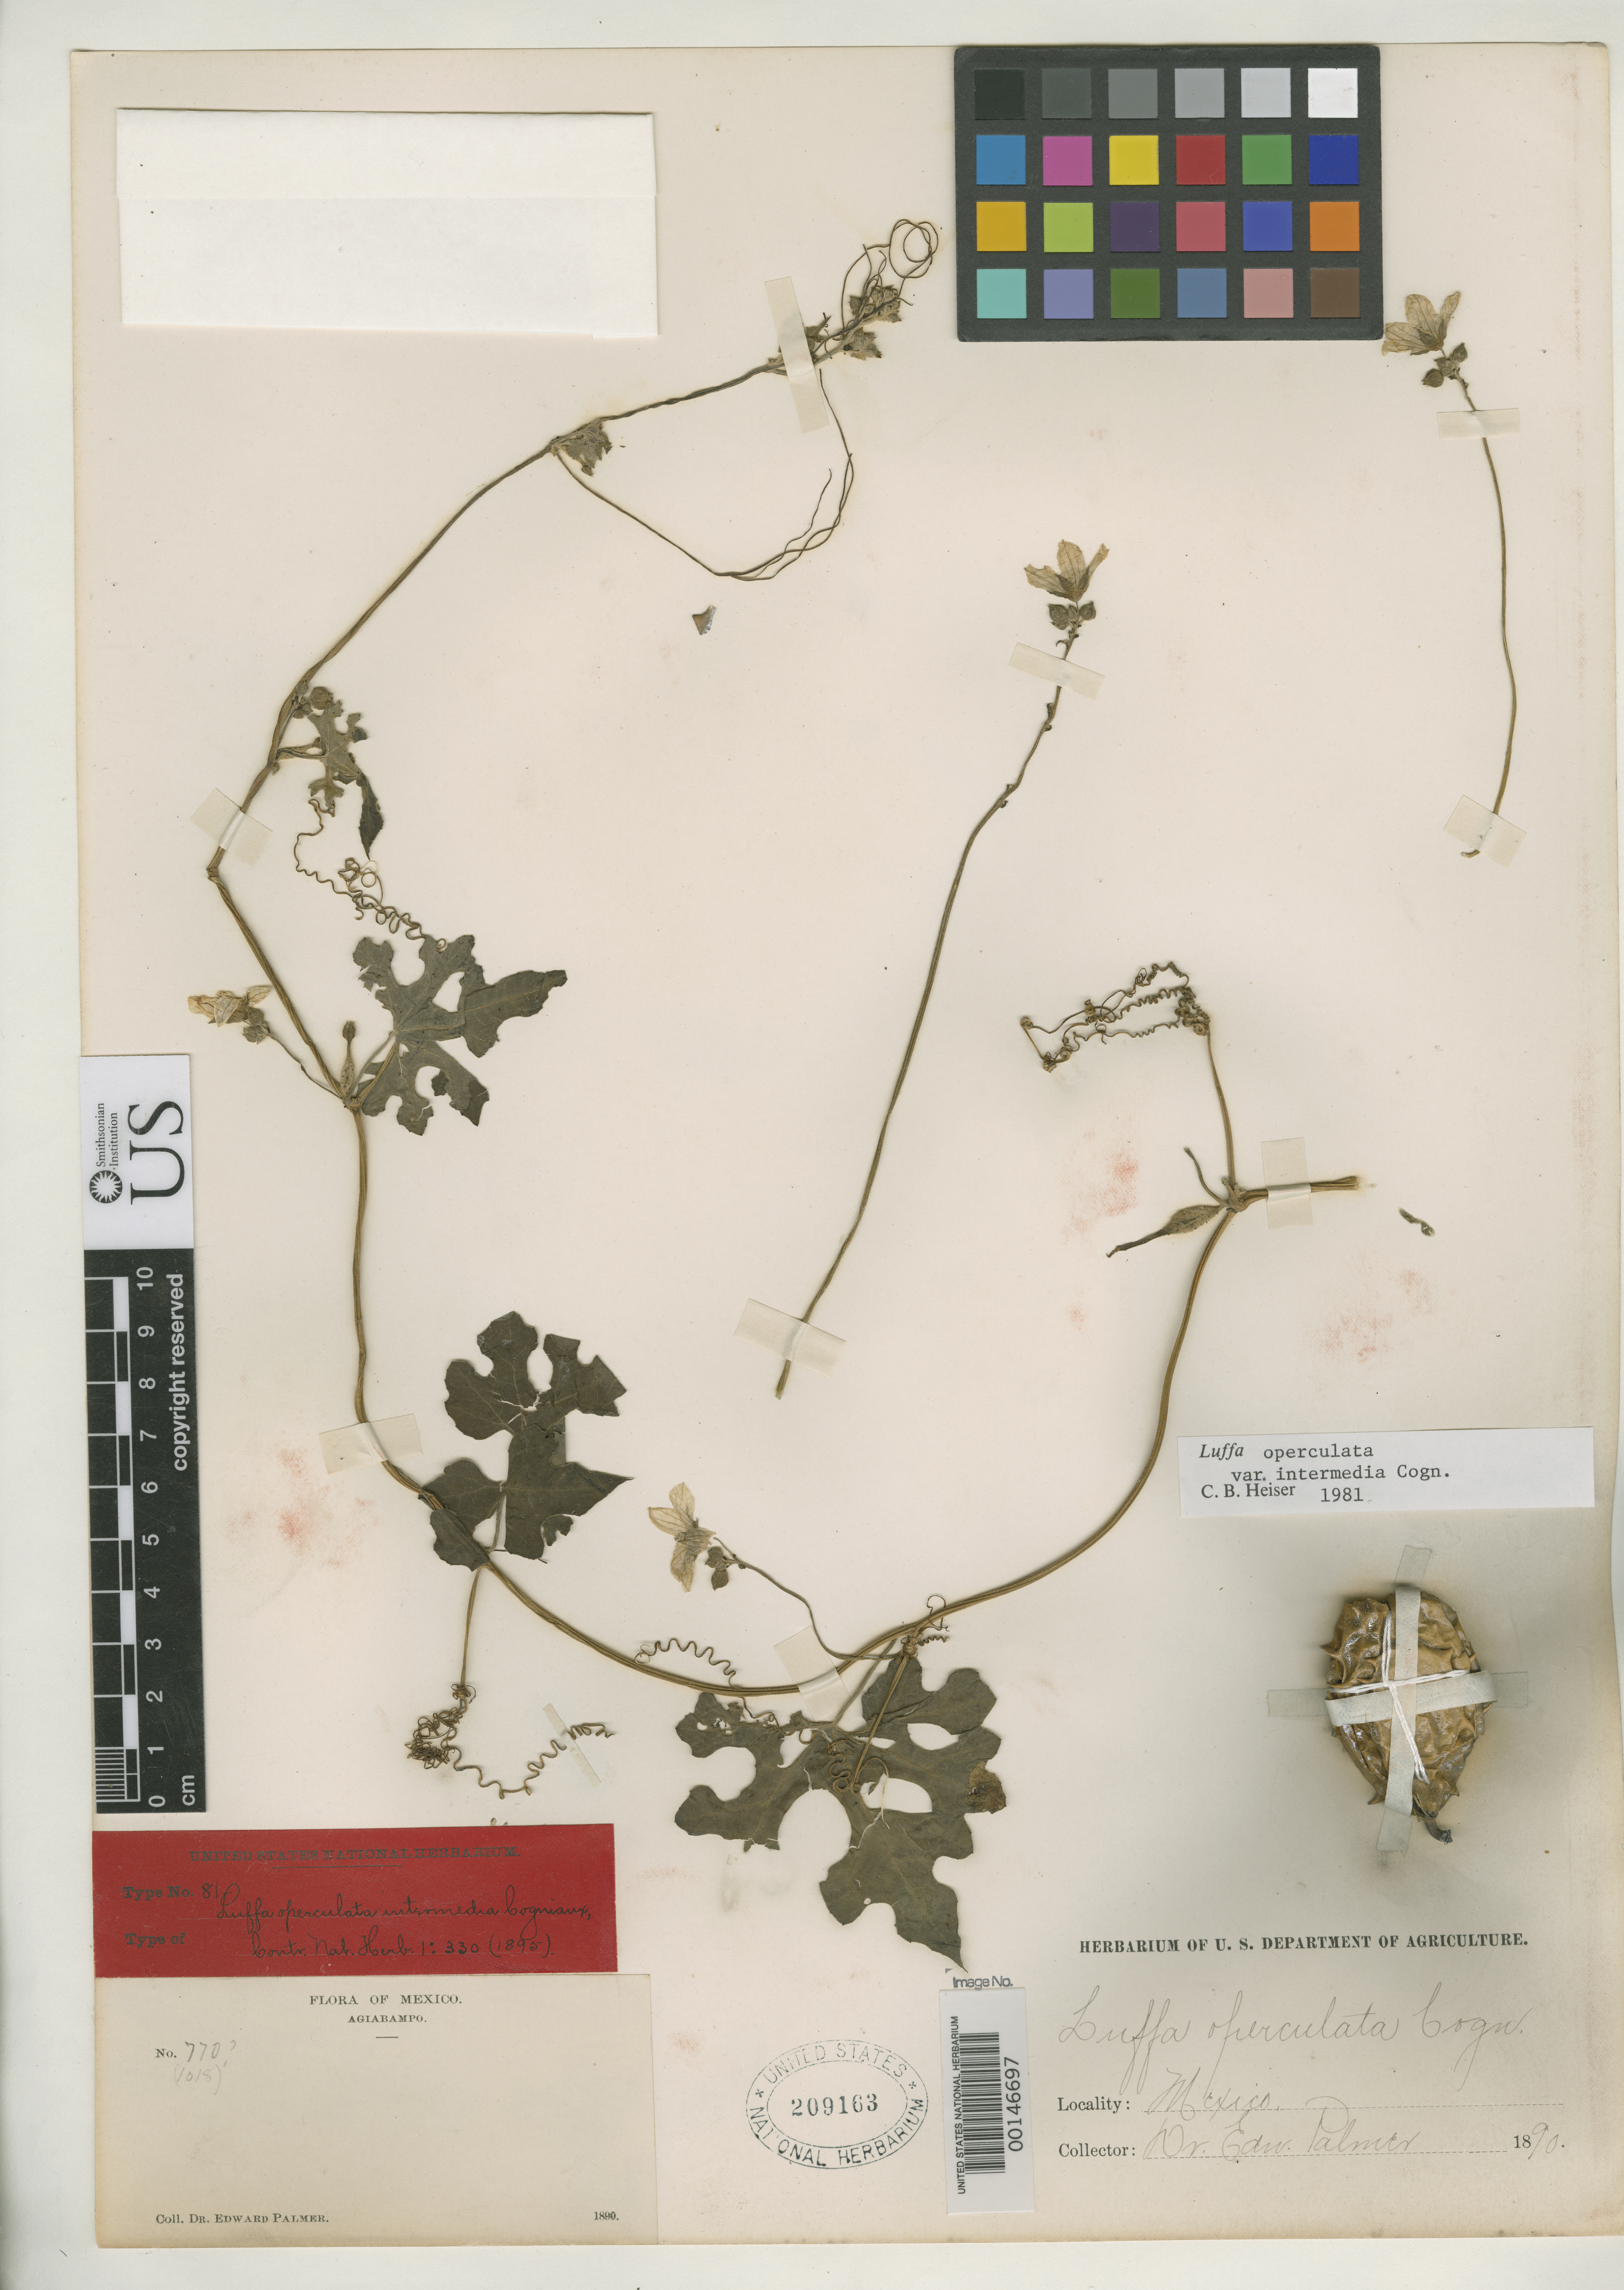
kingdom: Plantae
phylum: Tracheophyta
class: Magnoliopsida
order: Cucurbitales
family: Cucurbitaceae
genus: Luffa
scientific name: Luffa operculata var. intermedia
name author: Cogn.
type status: Type Collection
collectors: E. Palmer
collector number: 770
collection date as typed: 03 Oct 1890 to -- Oct 1890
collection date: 1890-10-03/1890-10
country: Mexico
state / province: Sonora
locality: Agiabampo.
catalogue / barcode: US 209163